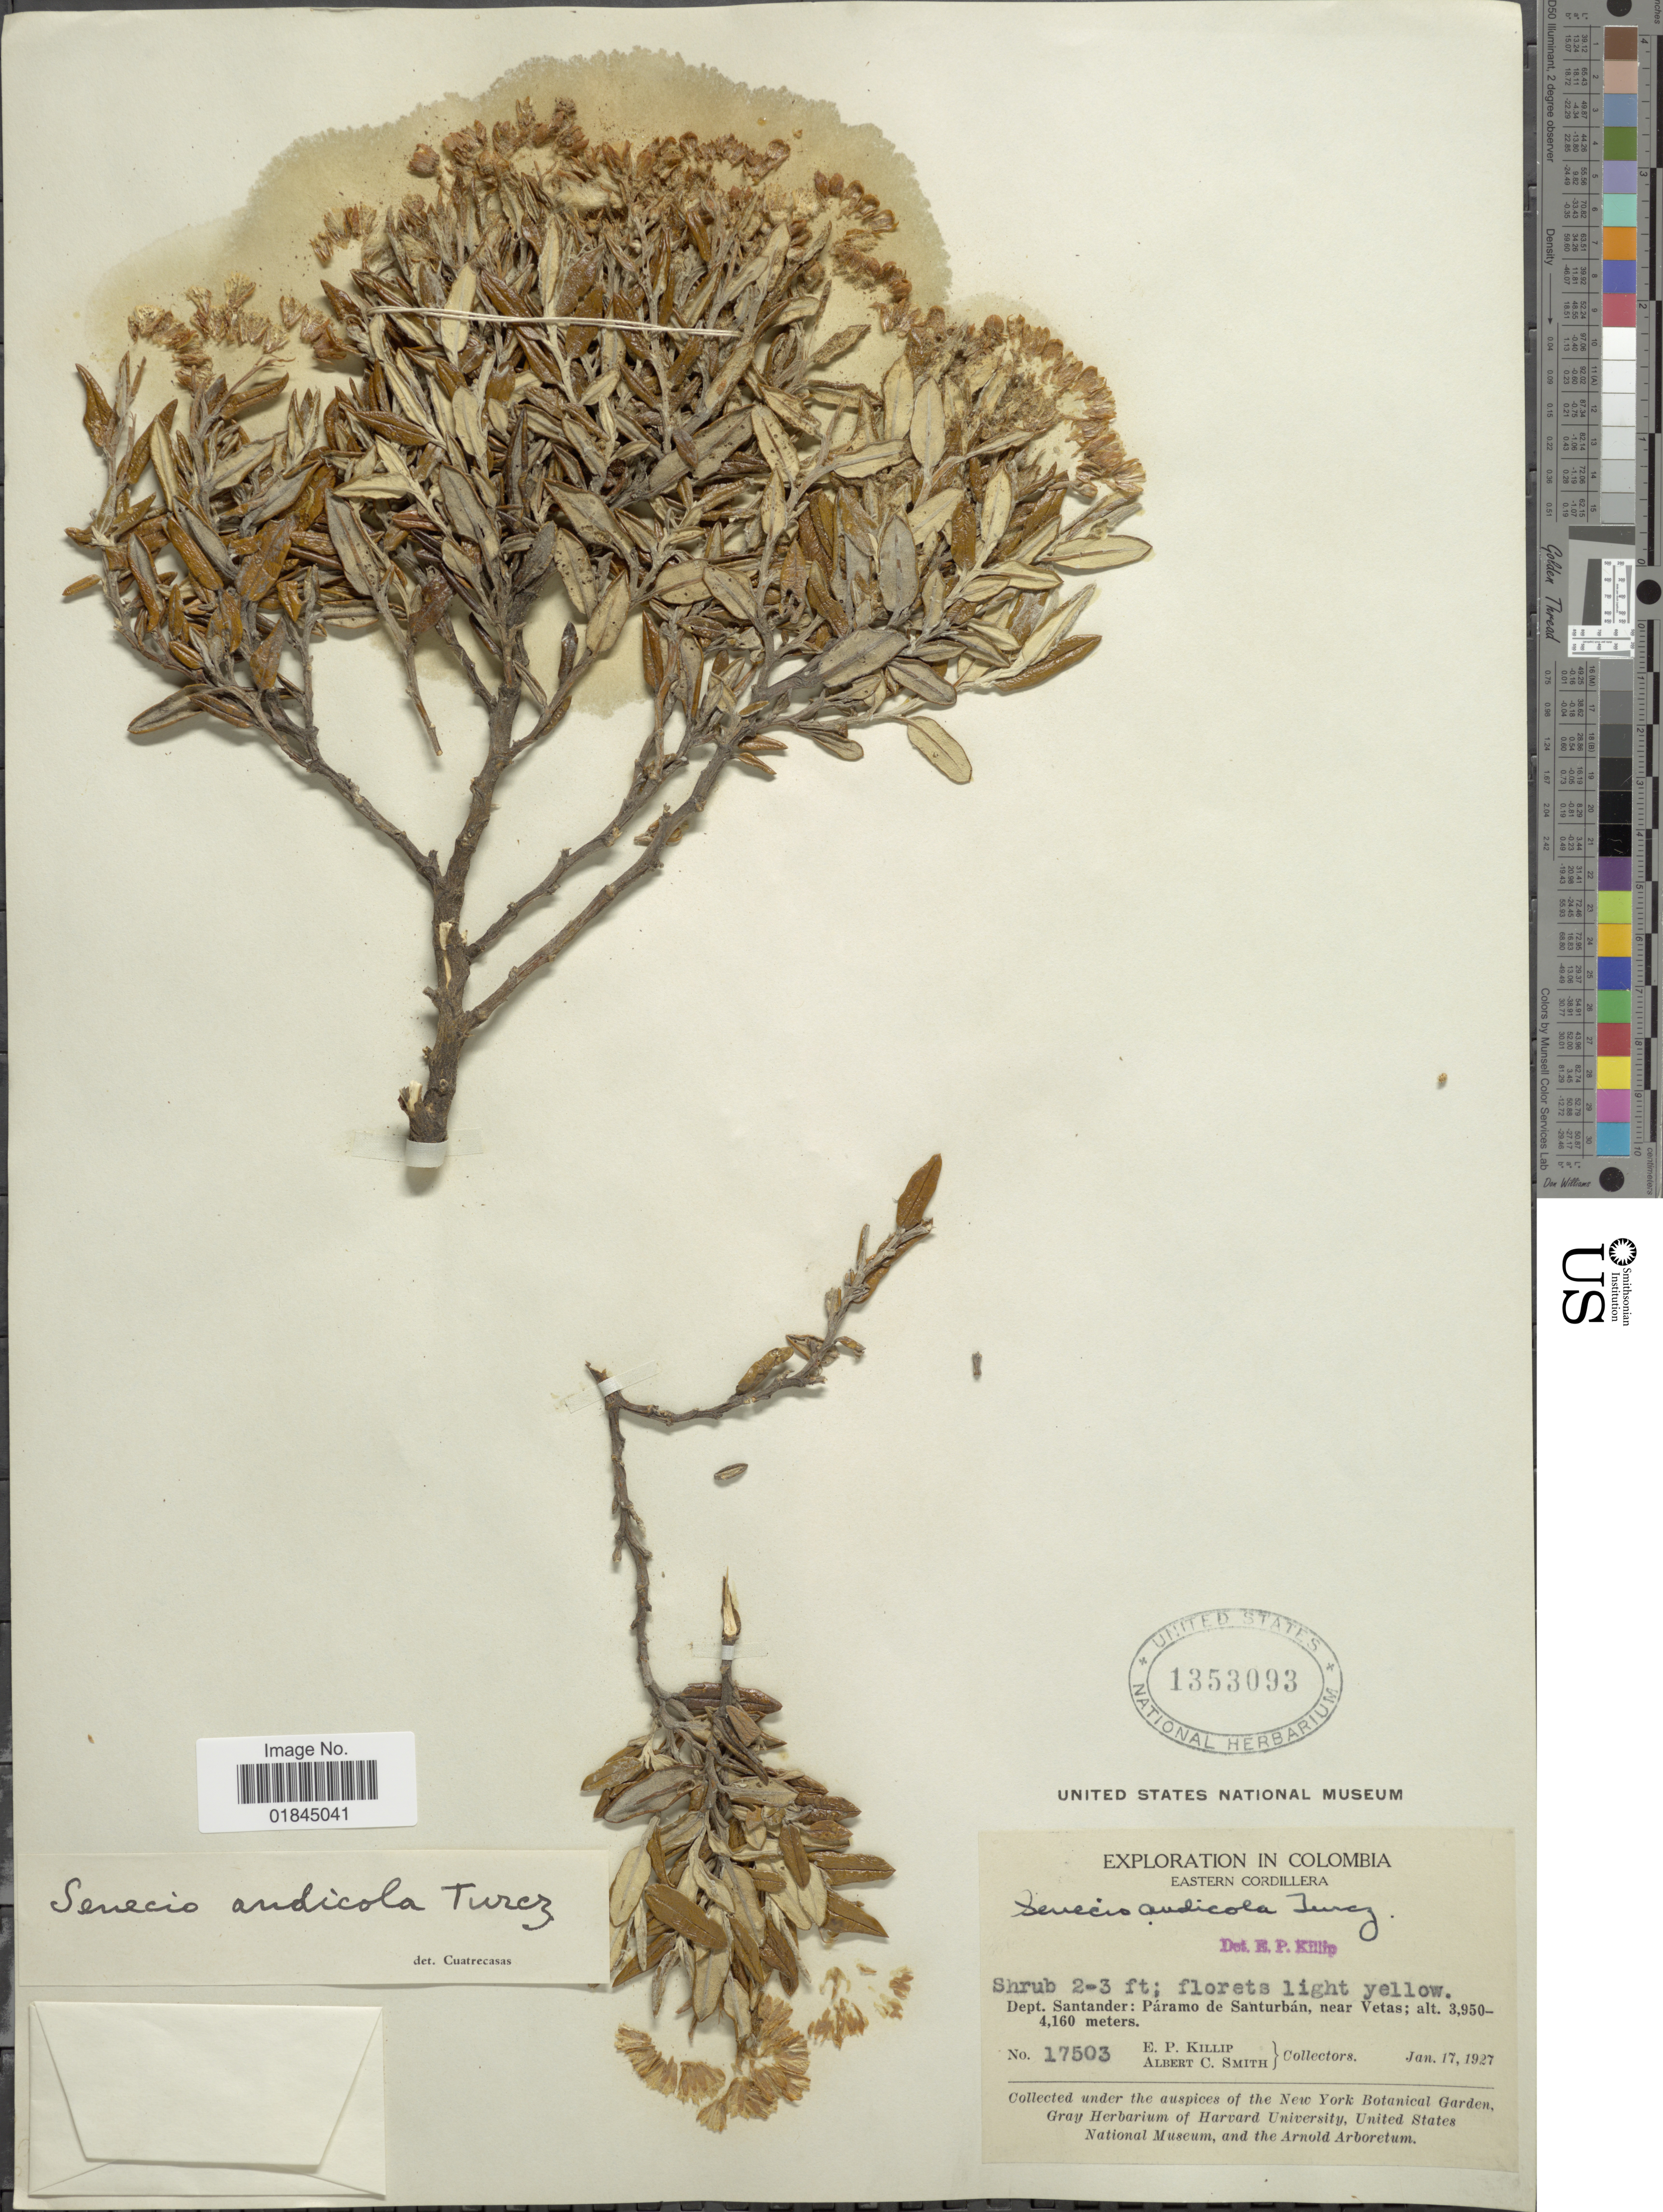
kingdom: Plantae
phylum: Tracheophyta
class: Magnoliopsida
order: Asterales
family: Asteraceae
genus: Pentacalia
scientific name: Pentacalia andicola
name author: (Turcz.) Cuatrec.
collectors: E. P. Killip & A. C. Smith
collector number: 17503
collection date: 1927-01-17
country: Colombia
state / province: Santander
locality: Paramo de Santurban, near Vetas. eastern Cordillera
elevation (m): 3950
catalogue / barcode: US 1353093